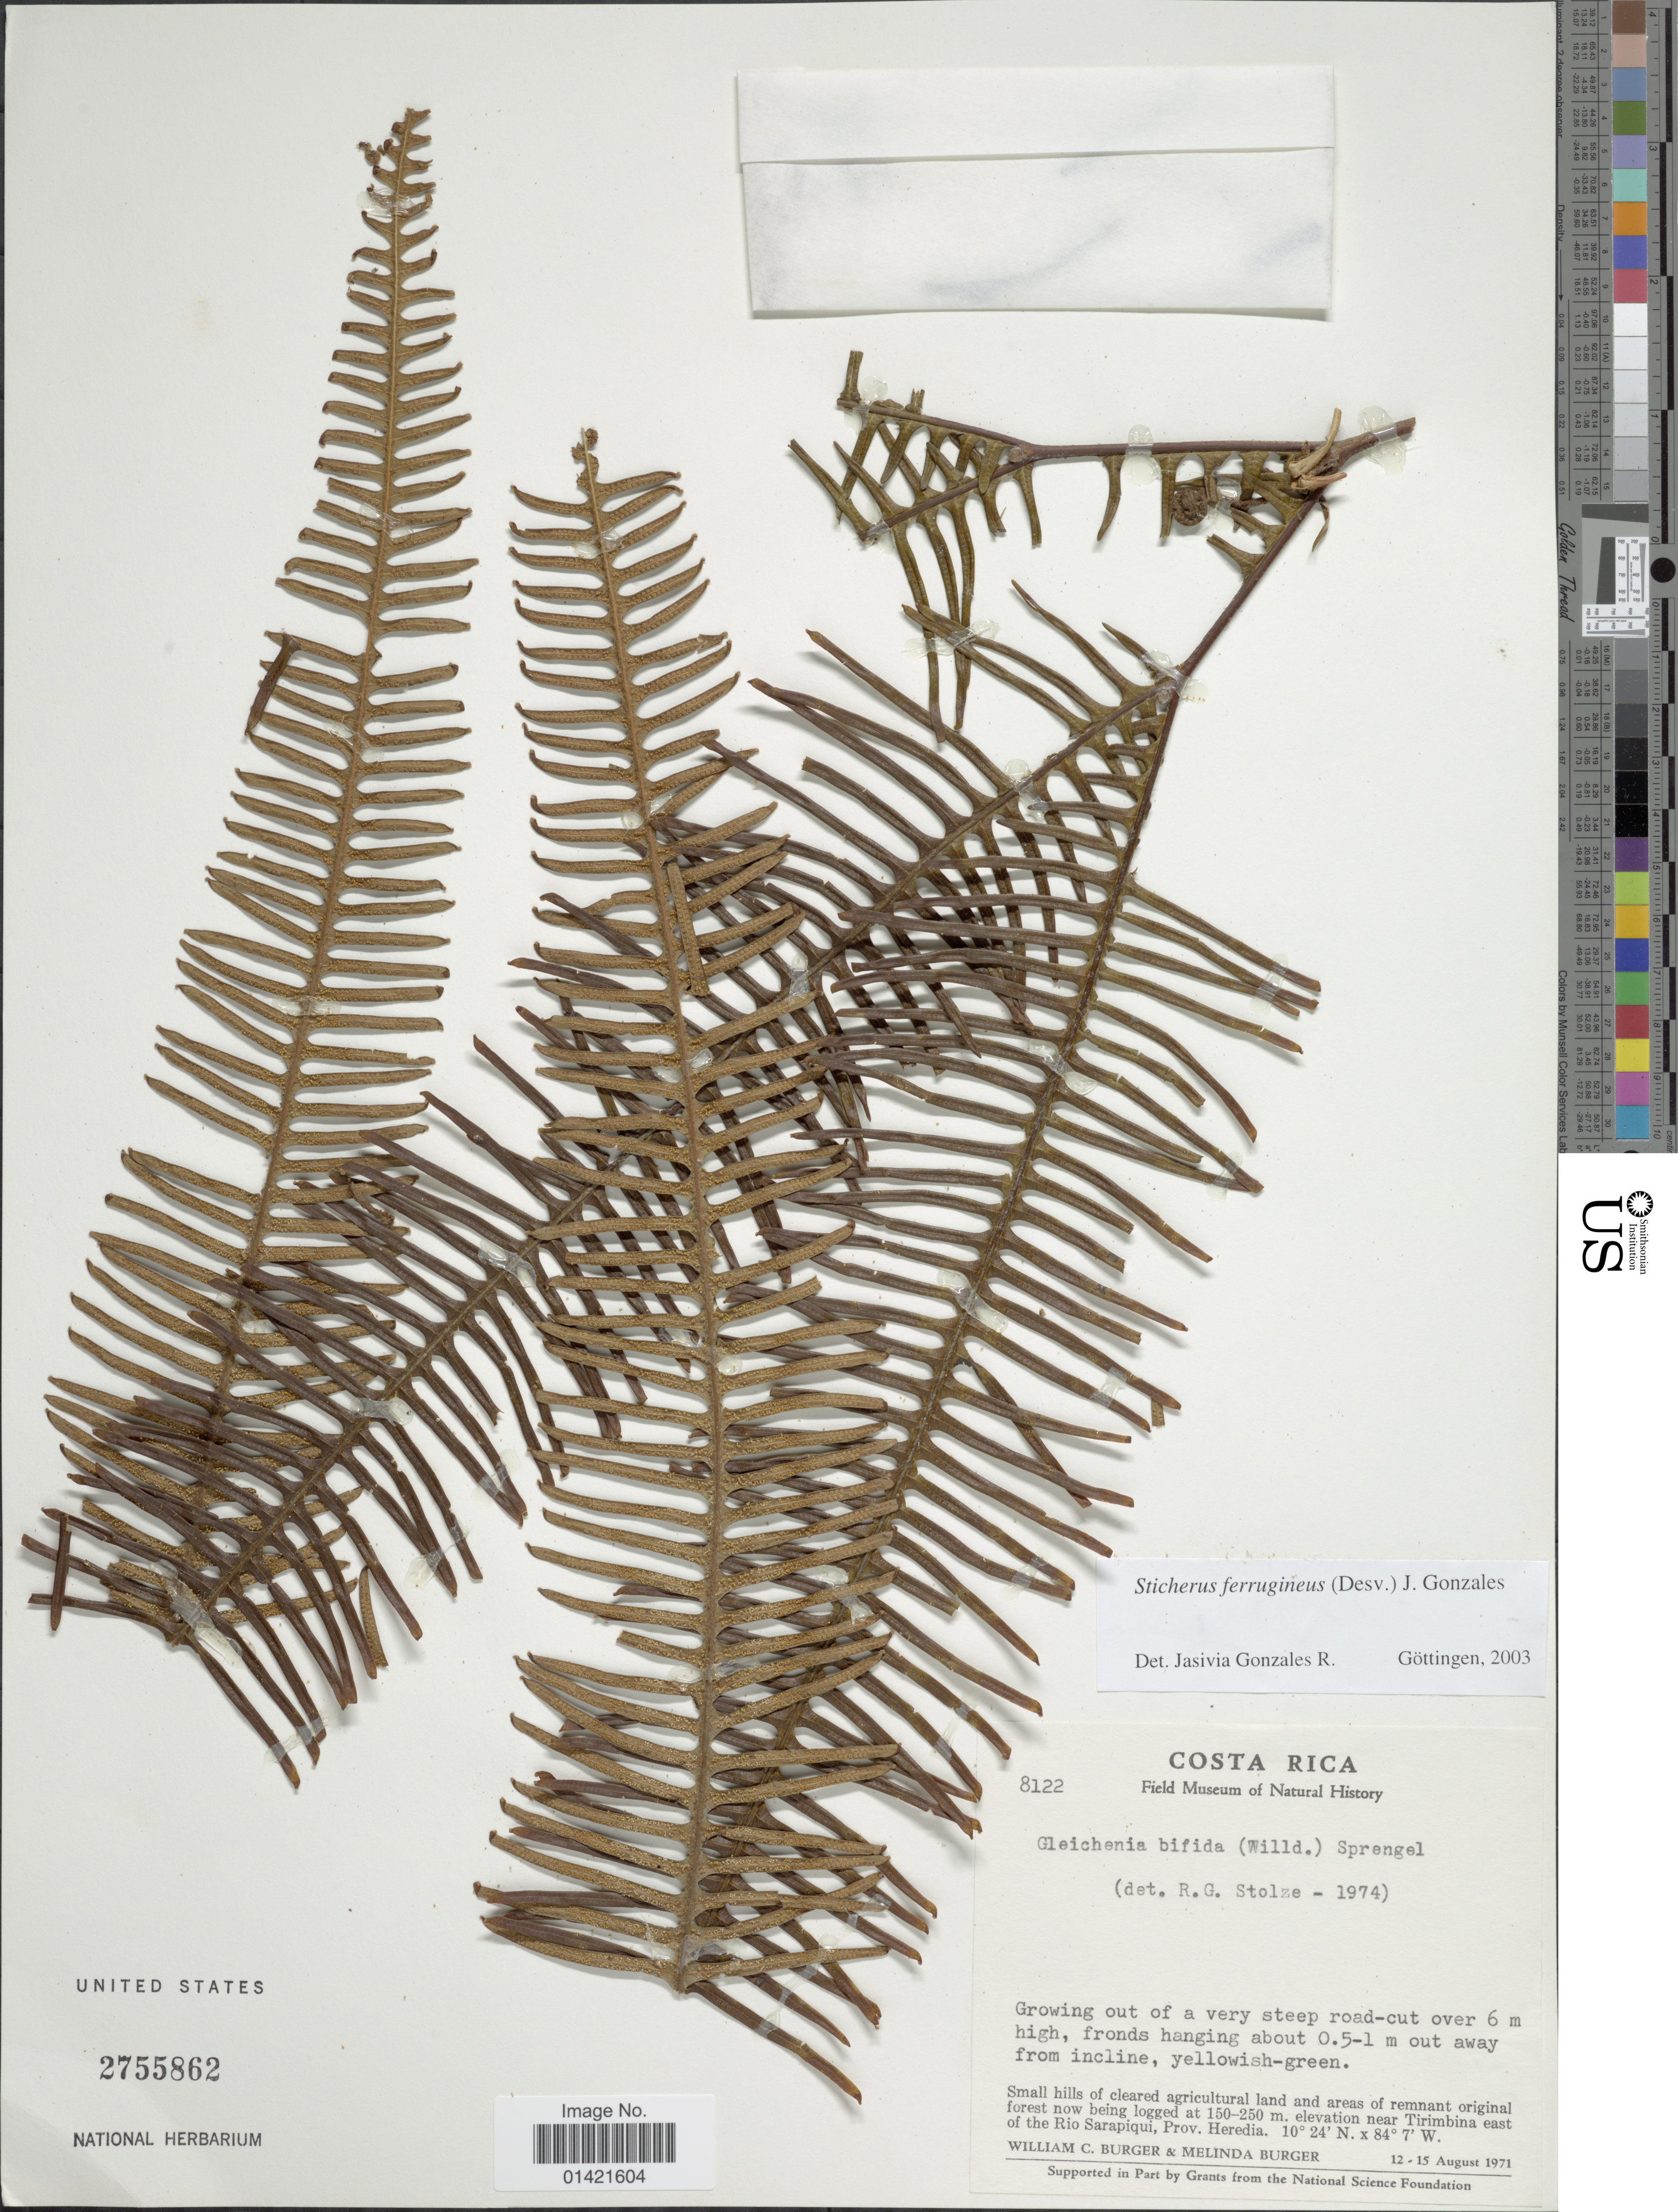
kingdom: Plantae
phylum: Tracheophyta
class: Polypodiopsida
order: Gleicheniales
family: Gleicheniaceae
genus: Sticherus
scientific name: Sticherus ferrugineus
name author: (Desv.) J. Gonzales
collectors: W. Burger & M. Burger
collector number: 8122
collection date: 1971-08-12/1971-08-15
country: Costa Rica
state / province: Heredia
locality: Near Tirimbina east of the Rio Sarapiqui, Prov. Heredia.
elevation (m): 150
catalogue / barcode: US 2755862